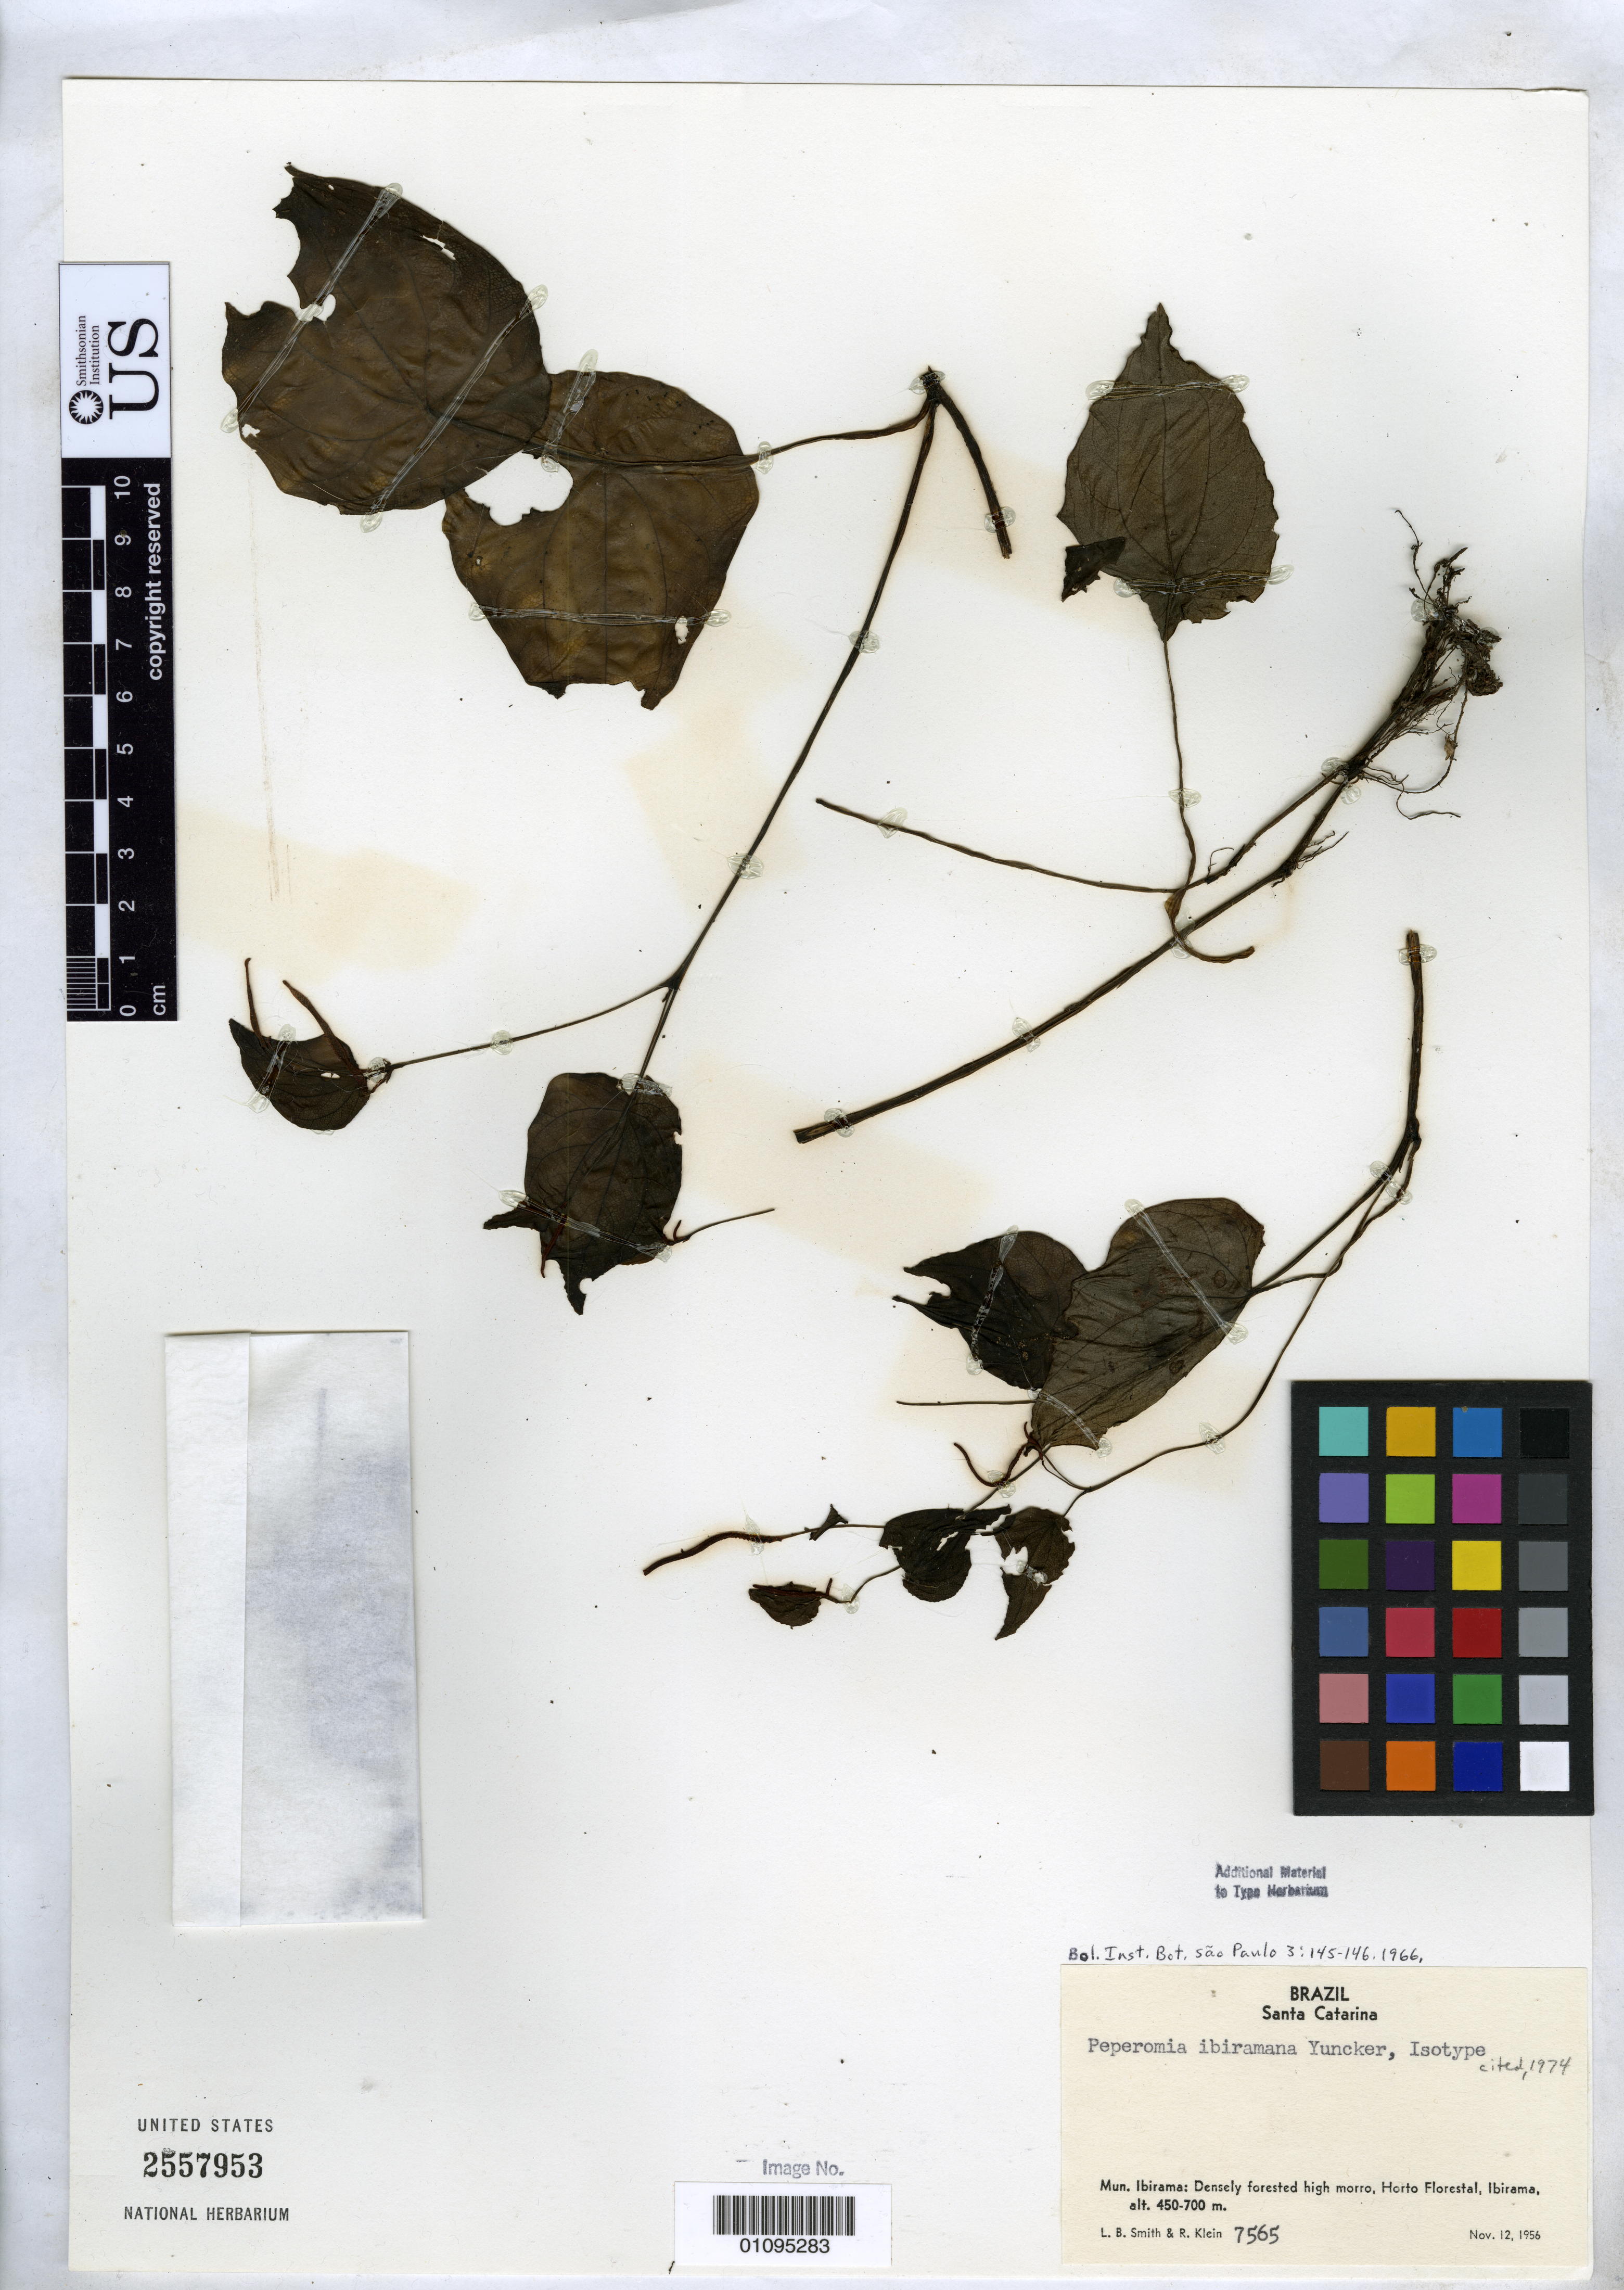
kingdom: Plantae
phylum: Tracheophyta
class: Magnoliopsida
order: Piperales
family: Piperaceae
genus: Peperomia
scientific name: Peperomia ibiramana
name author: Yunck.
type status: Isotype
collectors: L. Smith & R. M. Klein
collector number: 7565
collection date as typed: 12 Nov 1956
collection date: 1956-11-12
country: Brazil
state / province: Santa Catarina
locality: Horto Florestal, Ibirama.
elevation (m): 450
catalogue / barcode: US 2557953